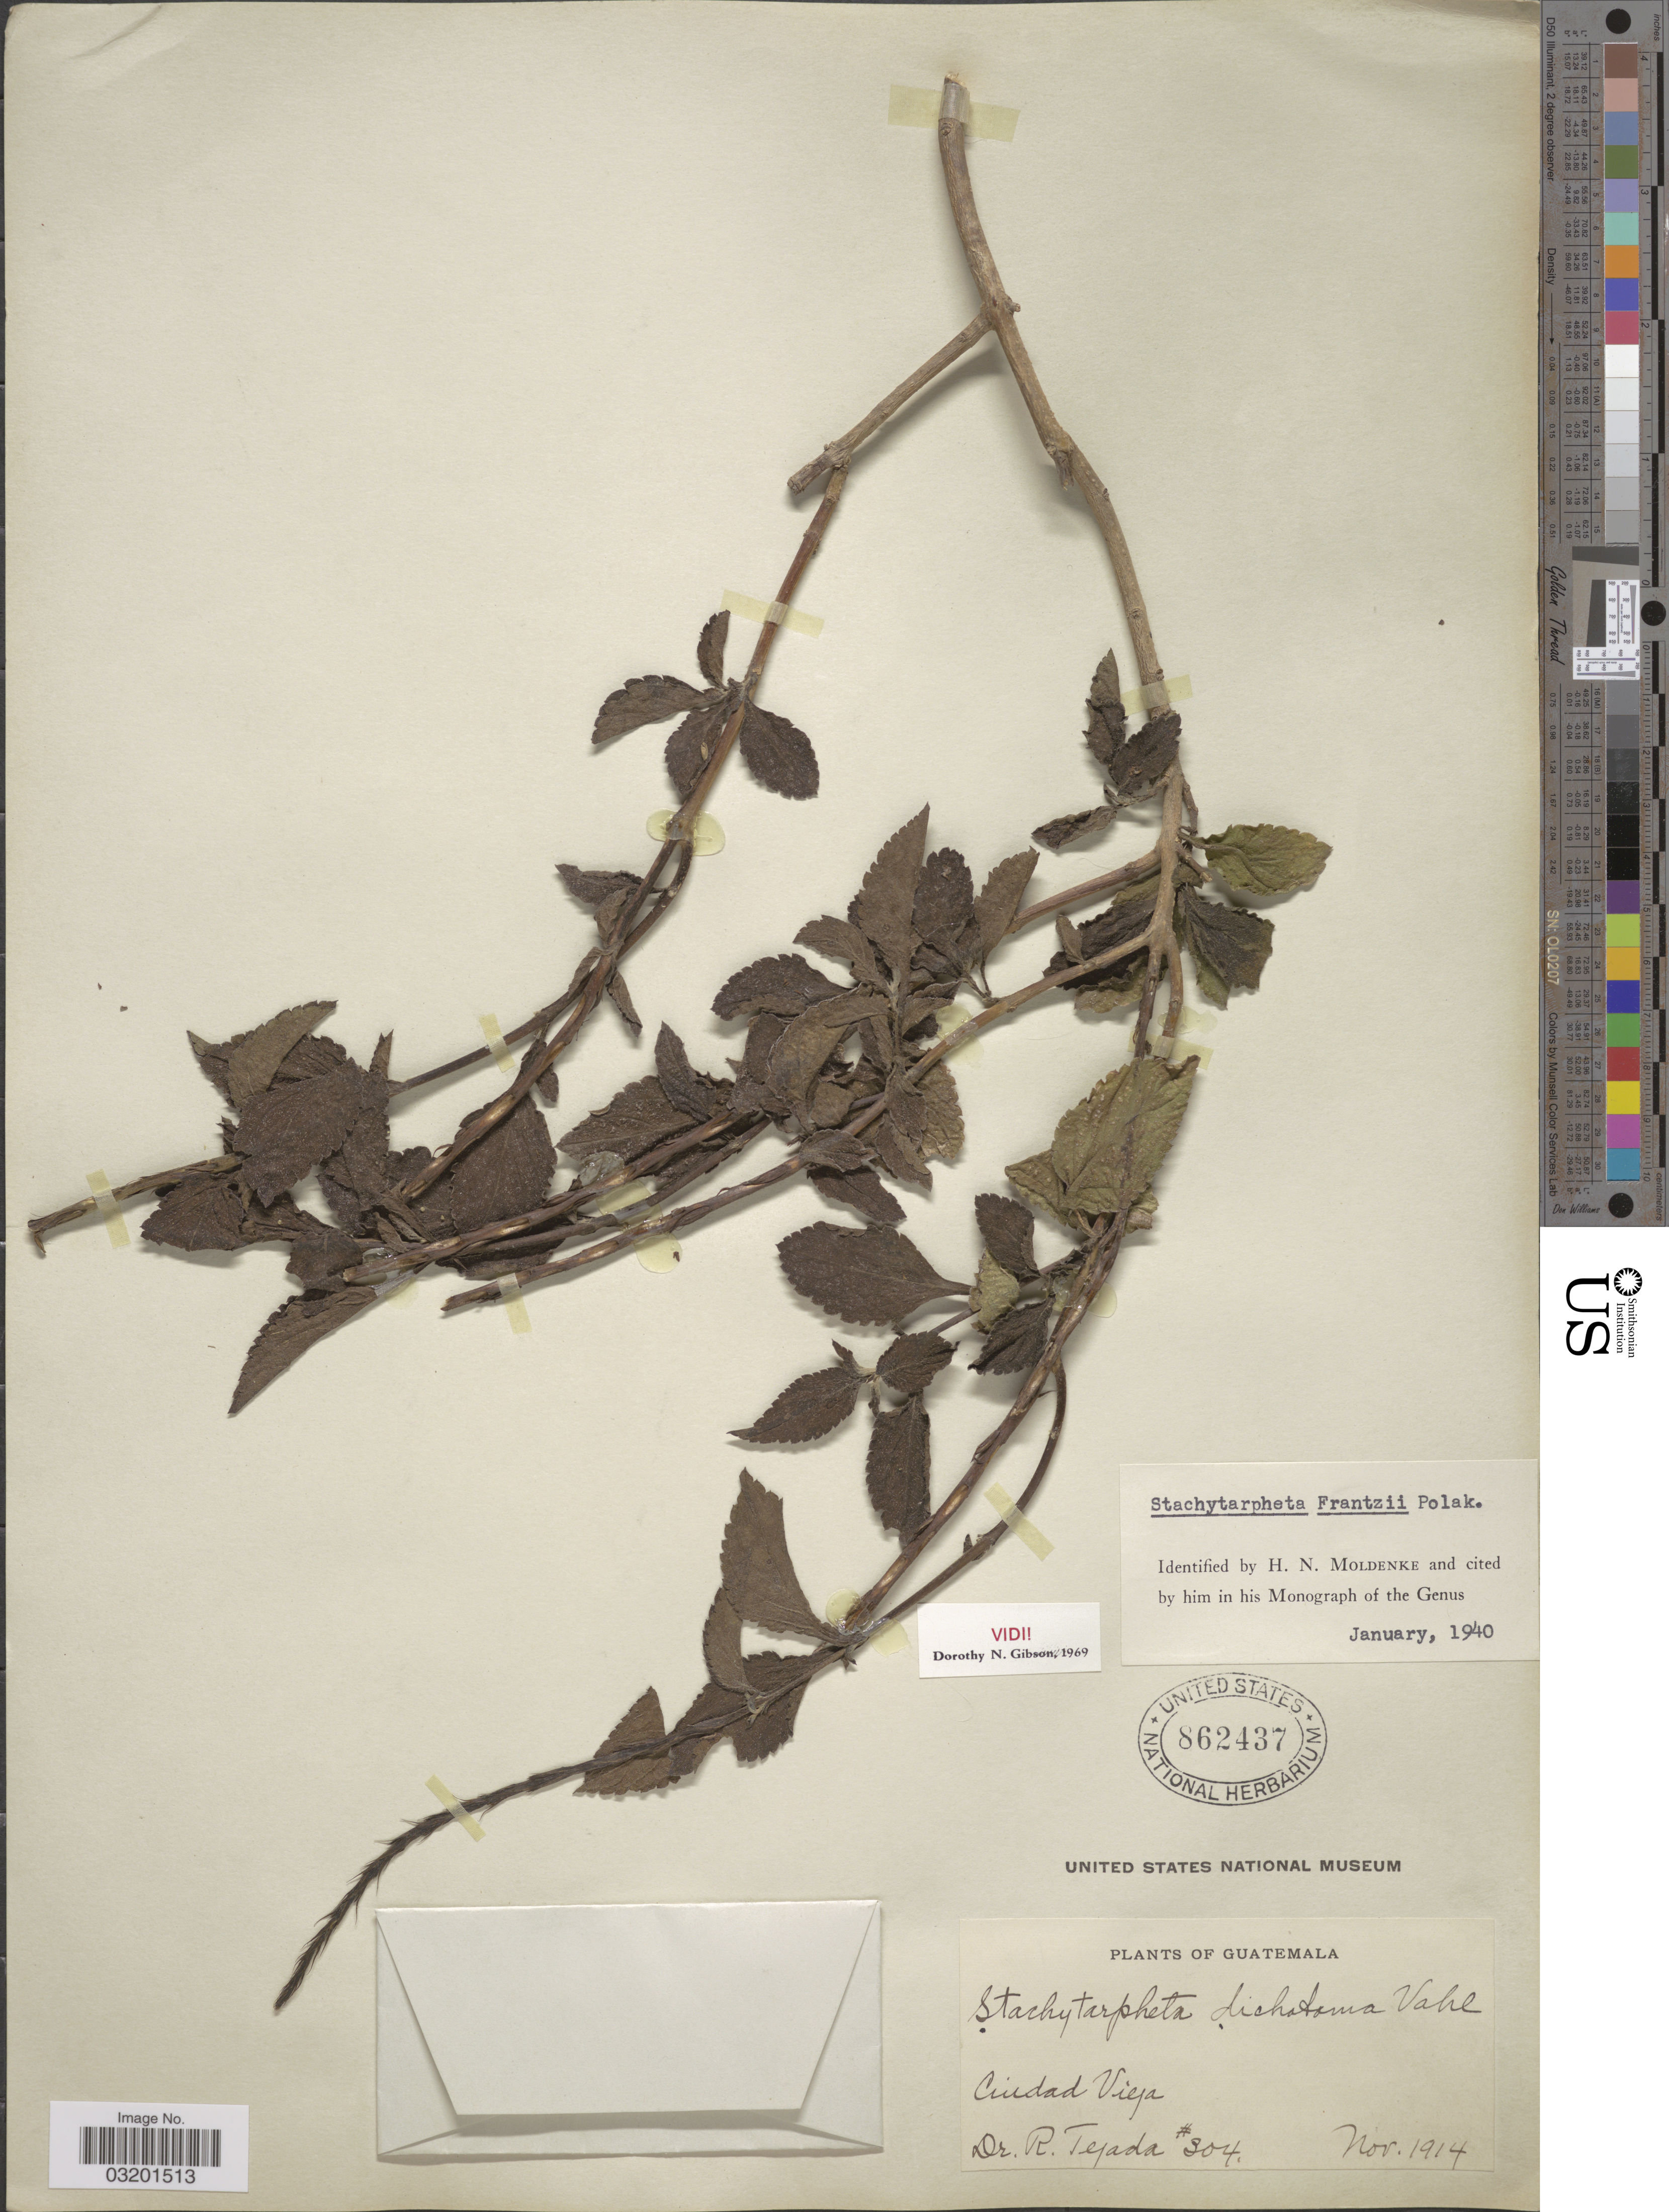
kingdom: Plantae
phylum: Tracheophyta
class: Magnoliopsida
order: Lamiales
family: Verbenaceae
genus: Stachytarpheta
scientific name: Stachytarpheta frantzii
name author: Pol.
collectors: R. Tejada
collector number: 304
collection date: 1914-11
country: Guatemala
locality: Ciudad Vieja.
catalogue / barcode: US 862437